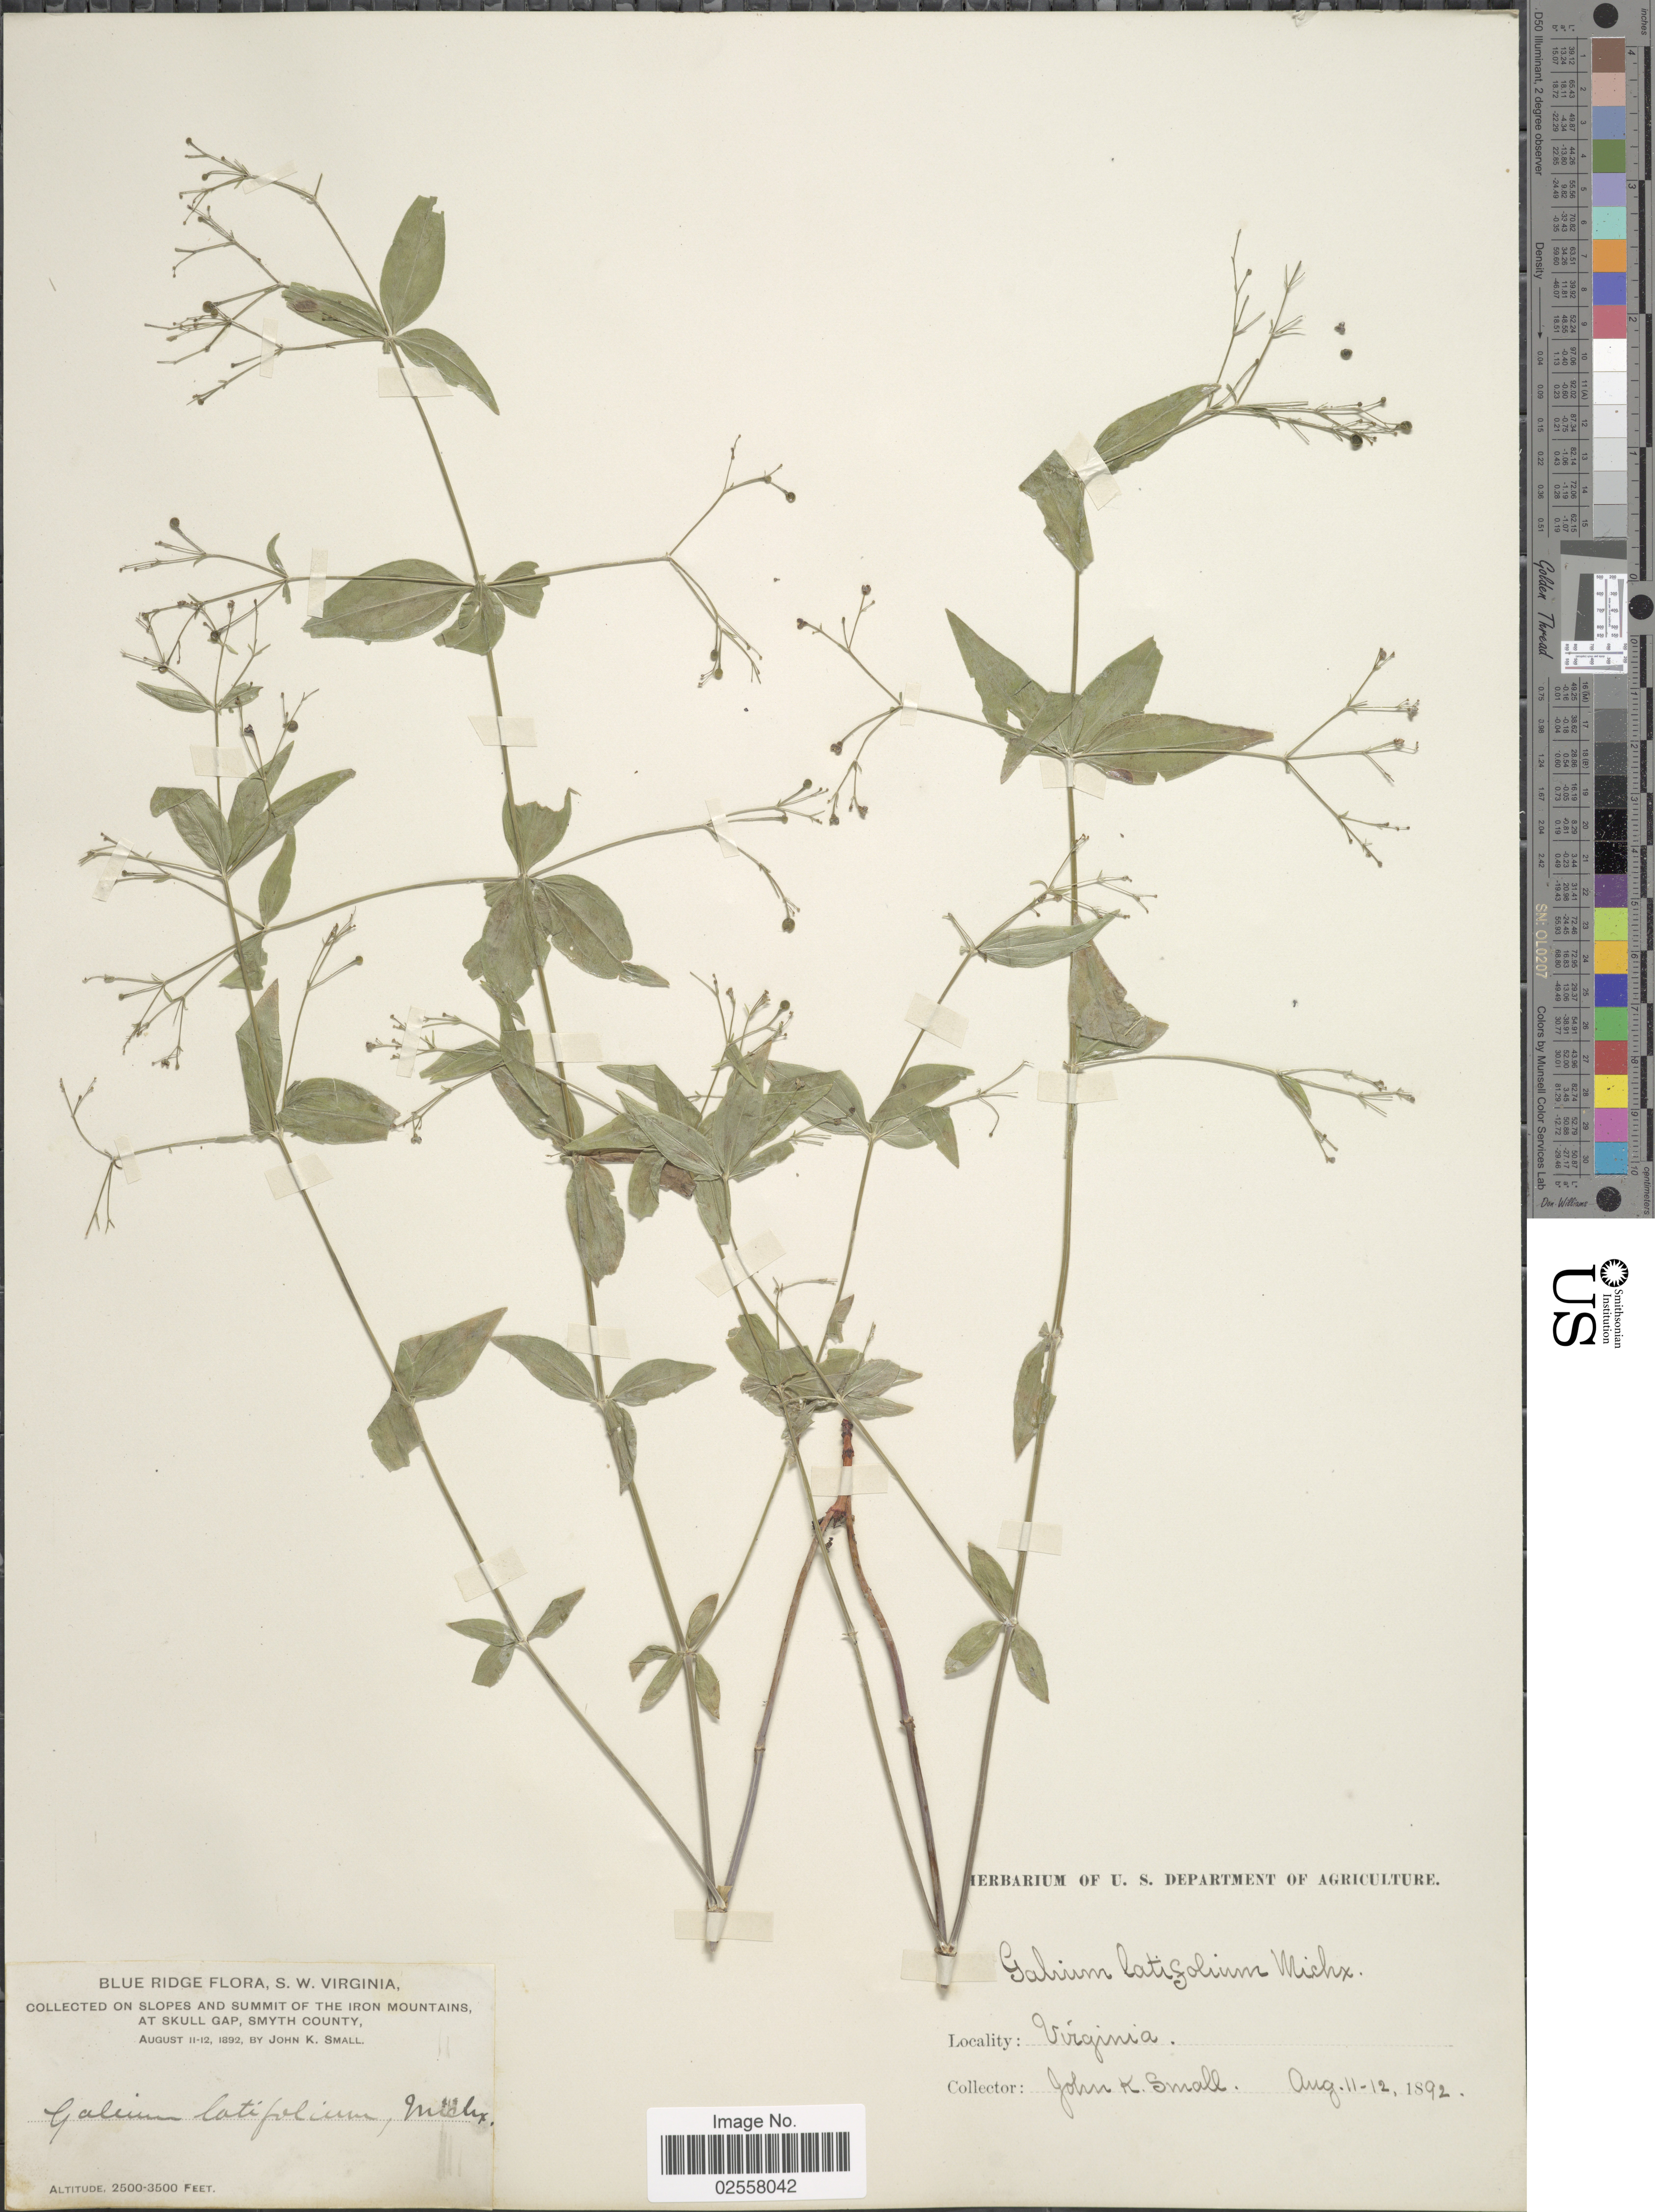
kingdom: Plantae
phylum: Tracheophyta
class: Magnoliopsida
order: Gentianales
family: Rubiaceae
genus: Galium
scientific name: Galium latifolium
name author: Michx.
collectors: J. K. Small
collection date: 1892-08-11/1892-08-12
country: United States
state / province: Virginia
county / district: Smyth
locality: Blue Ridge Flora, SW Virginia, on slopes and summit of the Iron Moutains, At Skull Gap,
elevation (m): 762